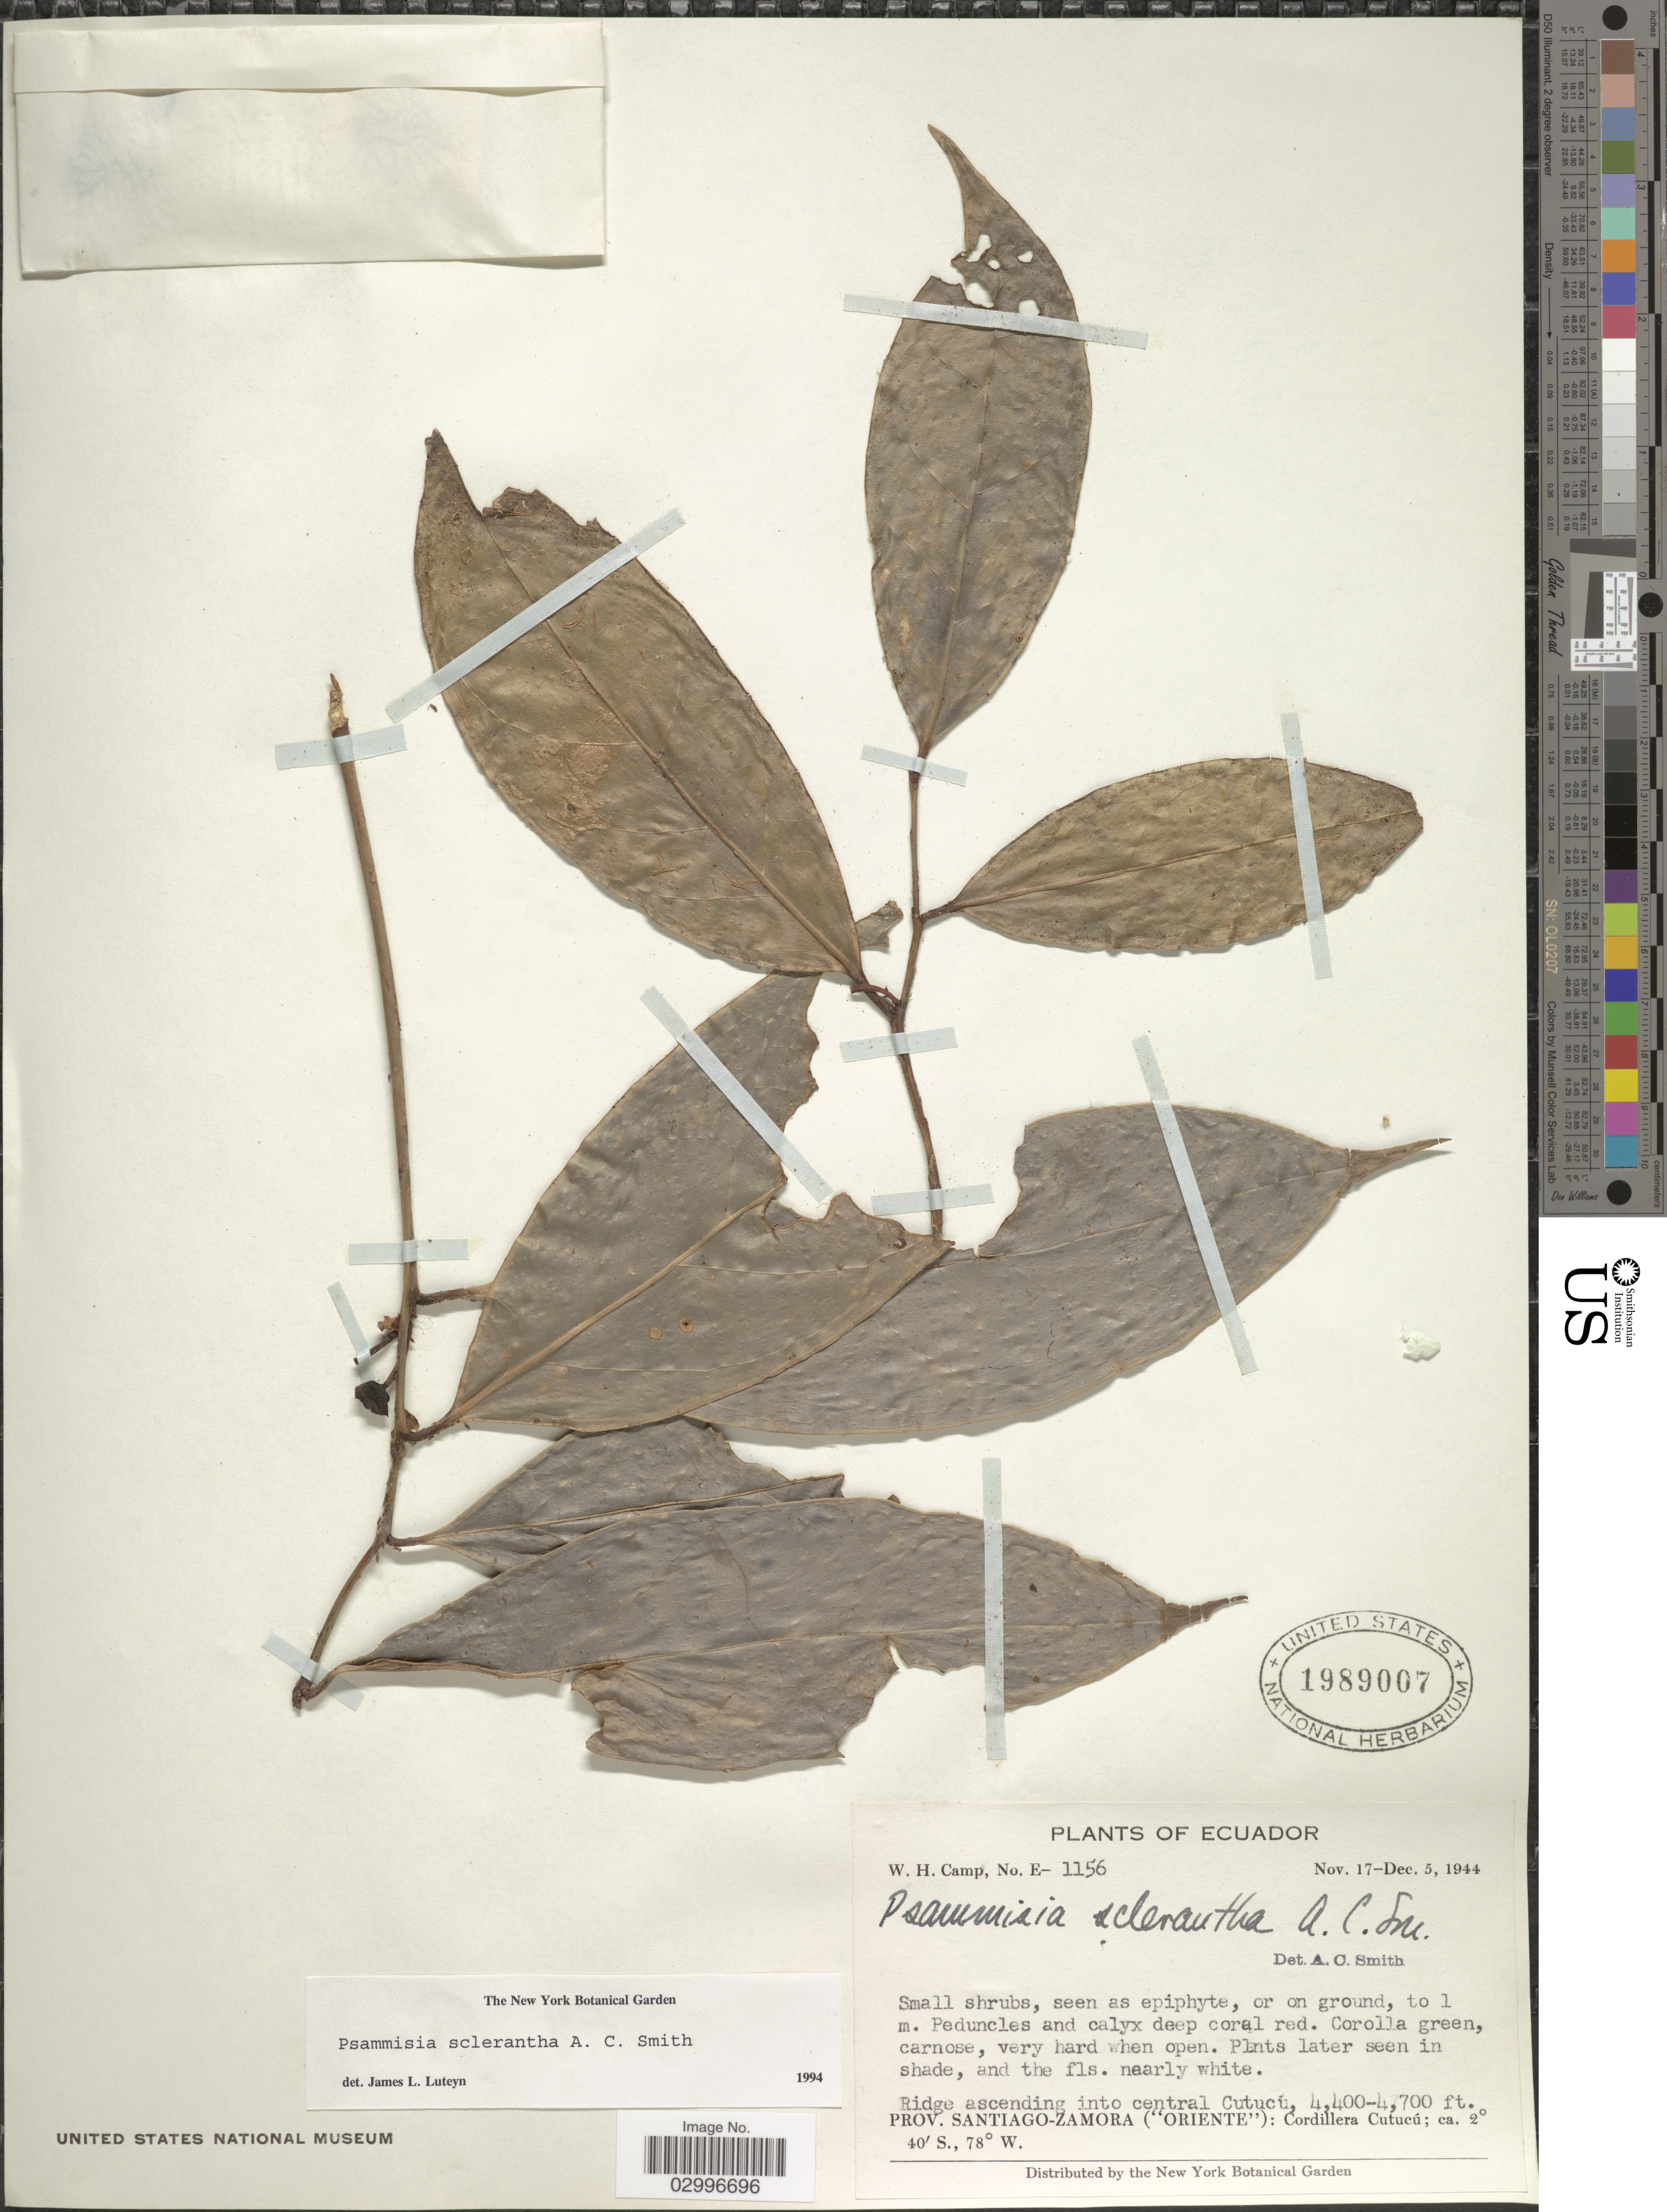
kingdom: Plantae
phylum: Tracheophyta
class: Magnoliopsida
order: Ericales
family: Ericaceae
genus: Psammisia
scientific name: Psammisia sclerantha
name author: A.C. Sm.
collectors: W. H. Camp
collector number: E-1156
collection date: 1944-11-17/1944-12-05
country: Colombia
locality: Ridge ascending into central Cutucú. Prov. Santiago-Zamora ('Oriente'): Cordillera Cutucú.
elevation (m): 1341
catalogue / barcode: US 1989007